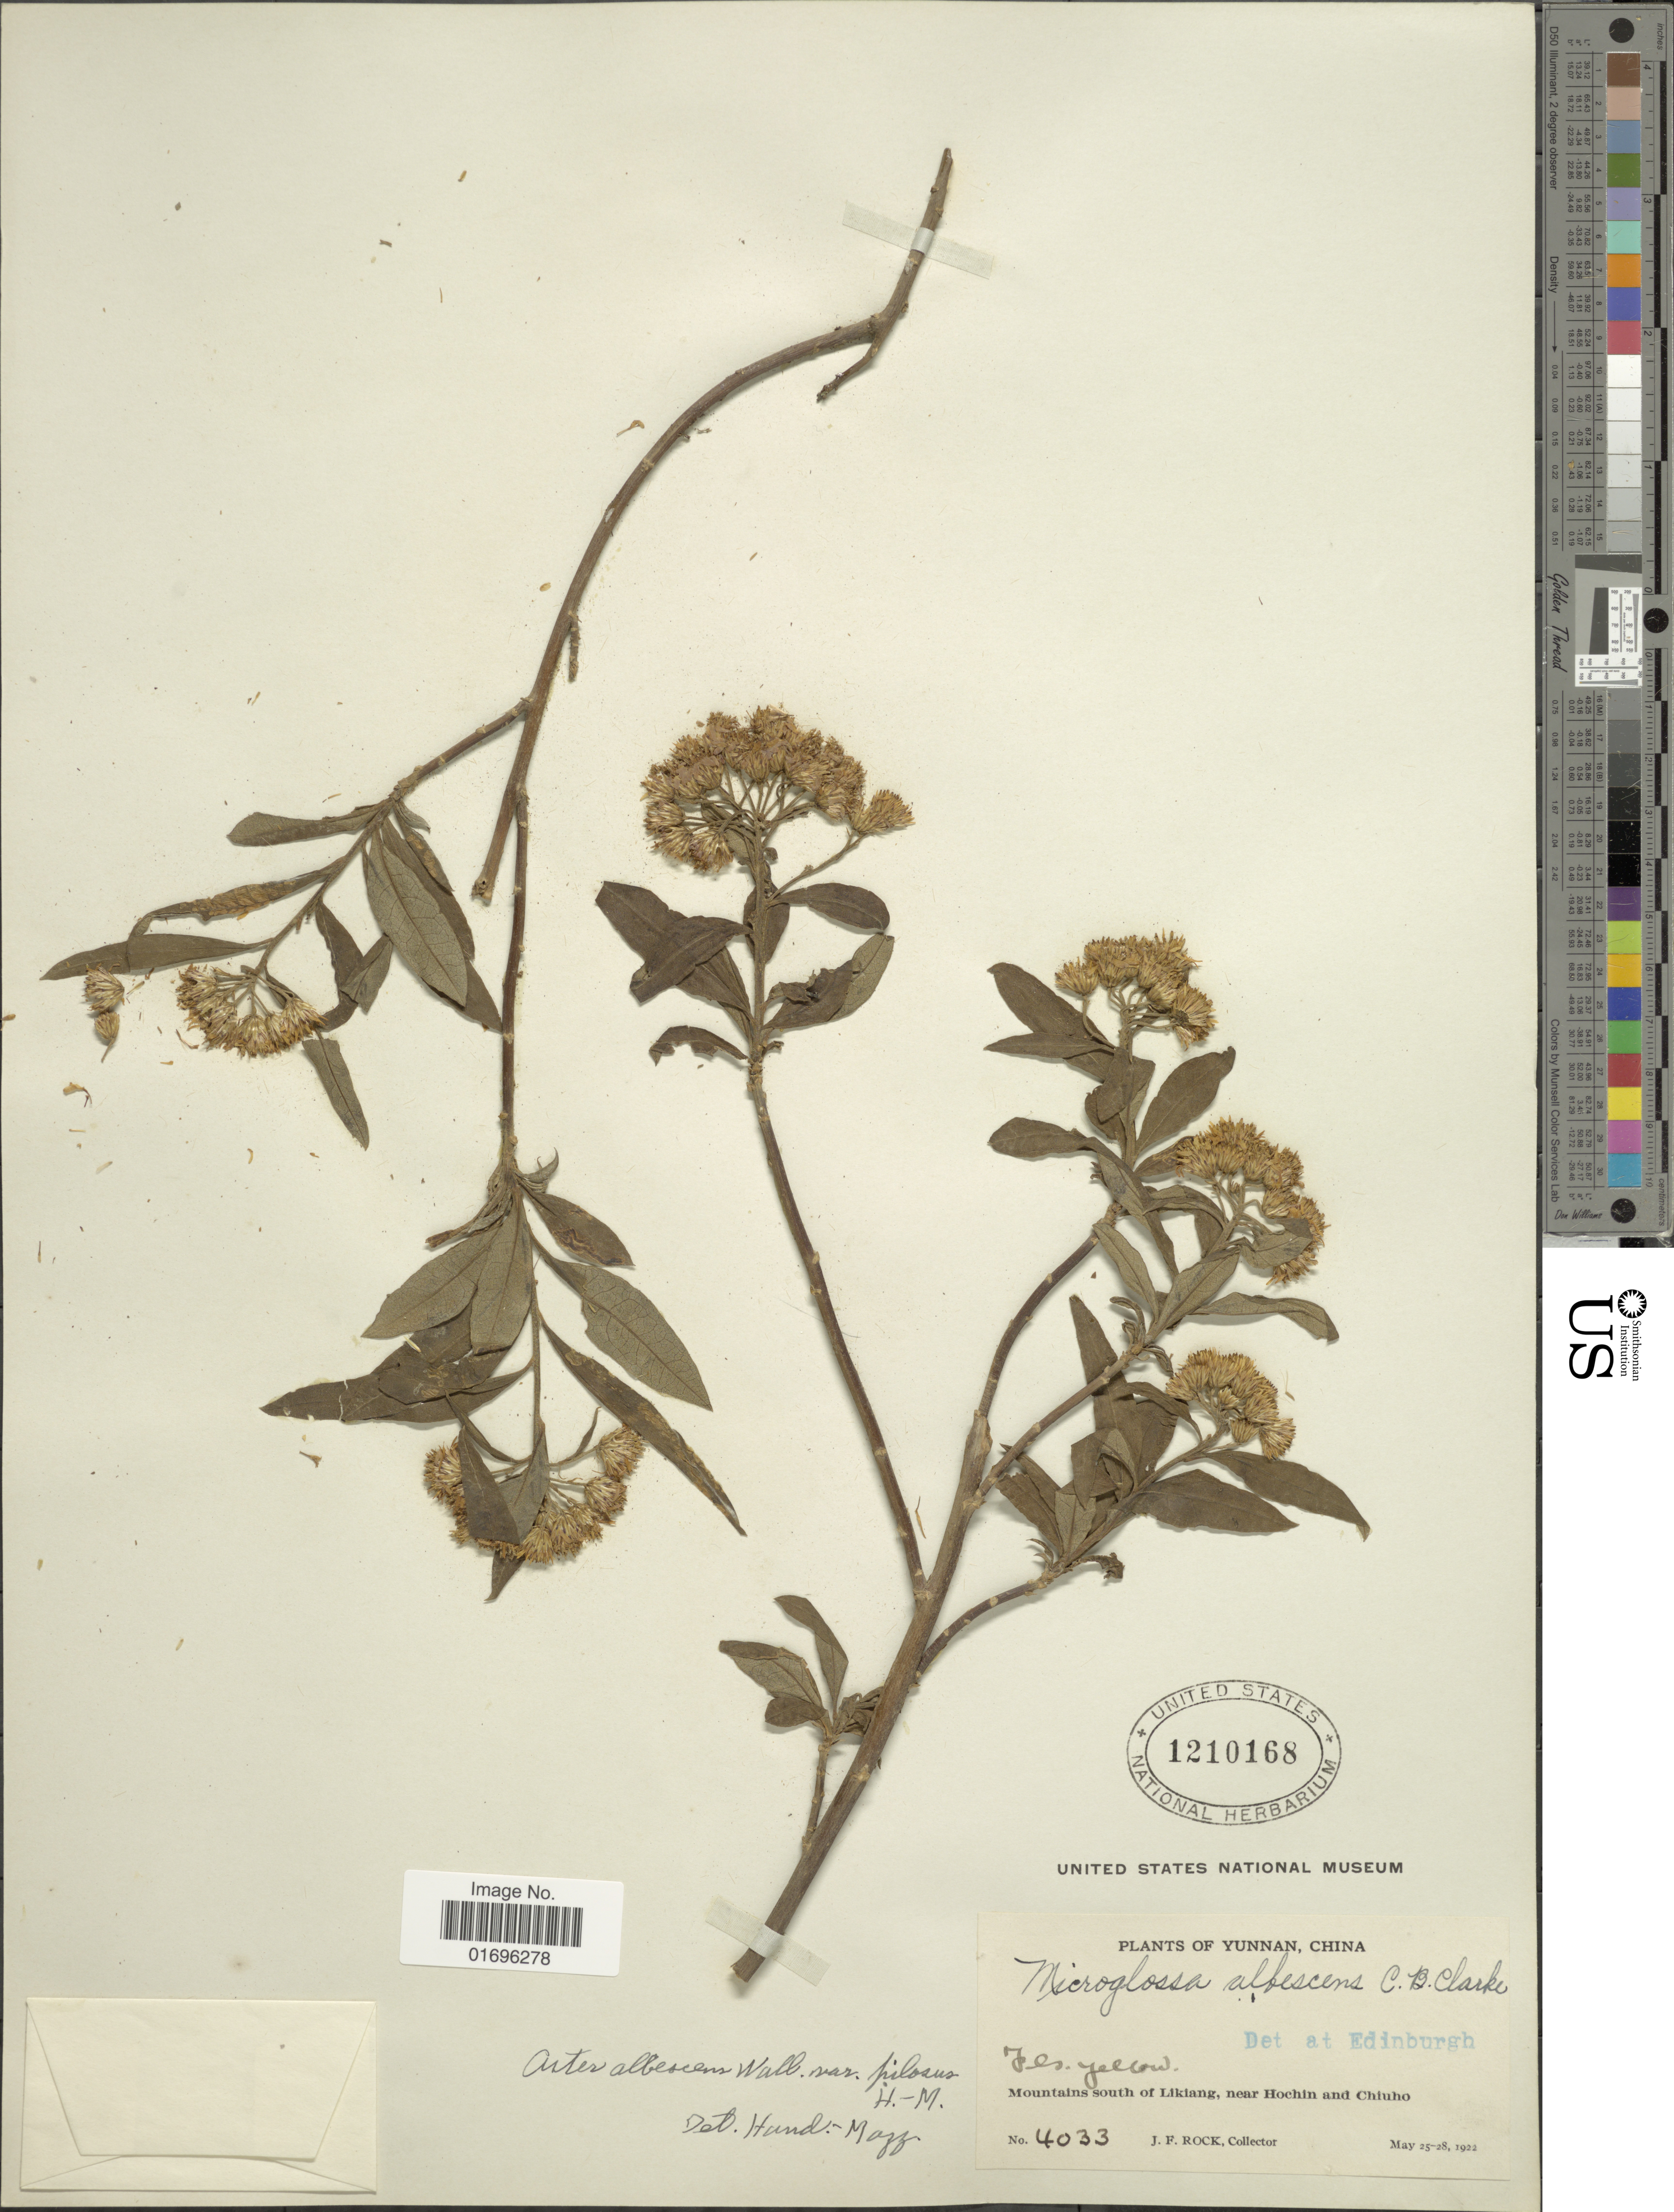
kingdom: Plantae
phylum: Tracheophyta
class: Magnoliopsida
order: Asterales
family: Asteraceae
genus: Aster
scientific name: Aster albescens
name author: Wall.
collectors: J. Rock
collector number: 4033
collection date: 1922-05-25/1922-05-28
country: China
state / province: Yunnan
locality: Mountains south of Likiang, near Hochin and Chiuho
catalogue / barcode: US 1210168